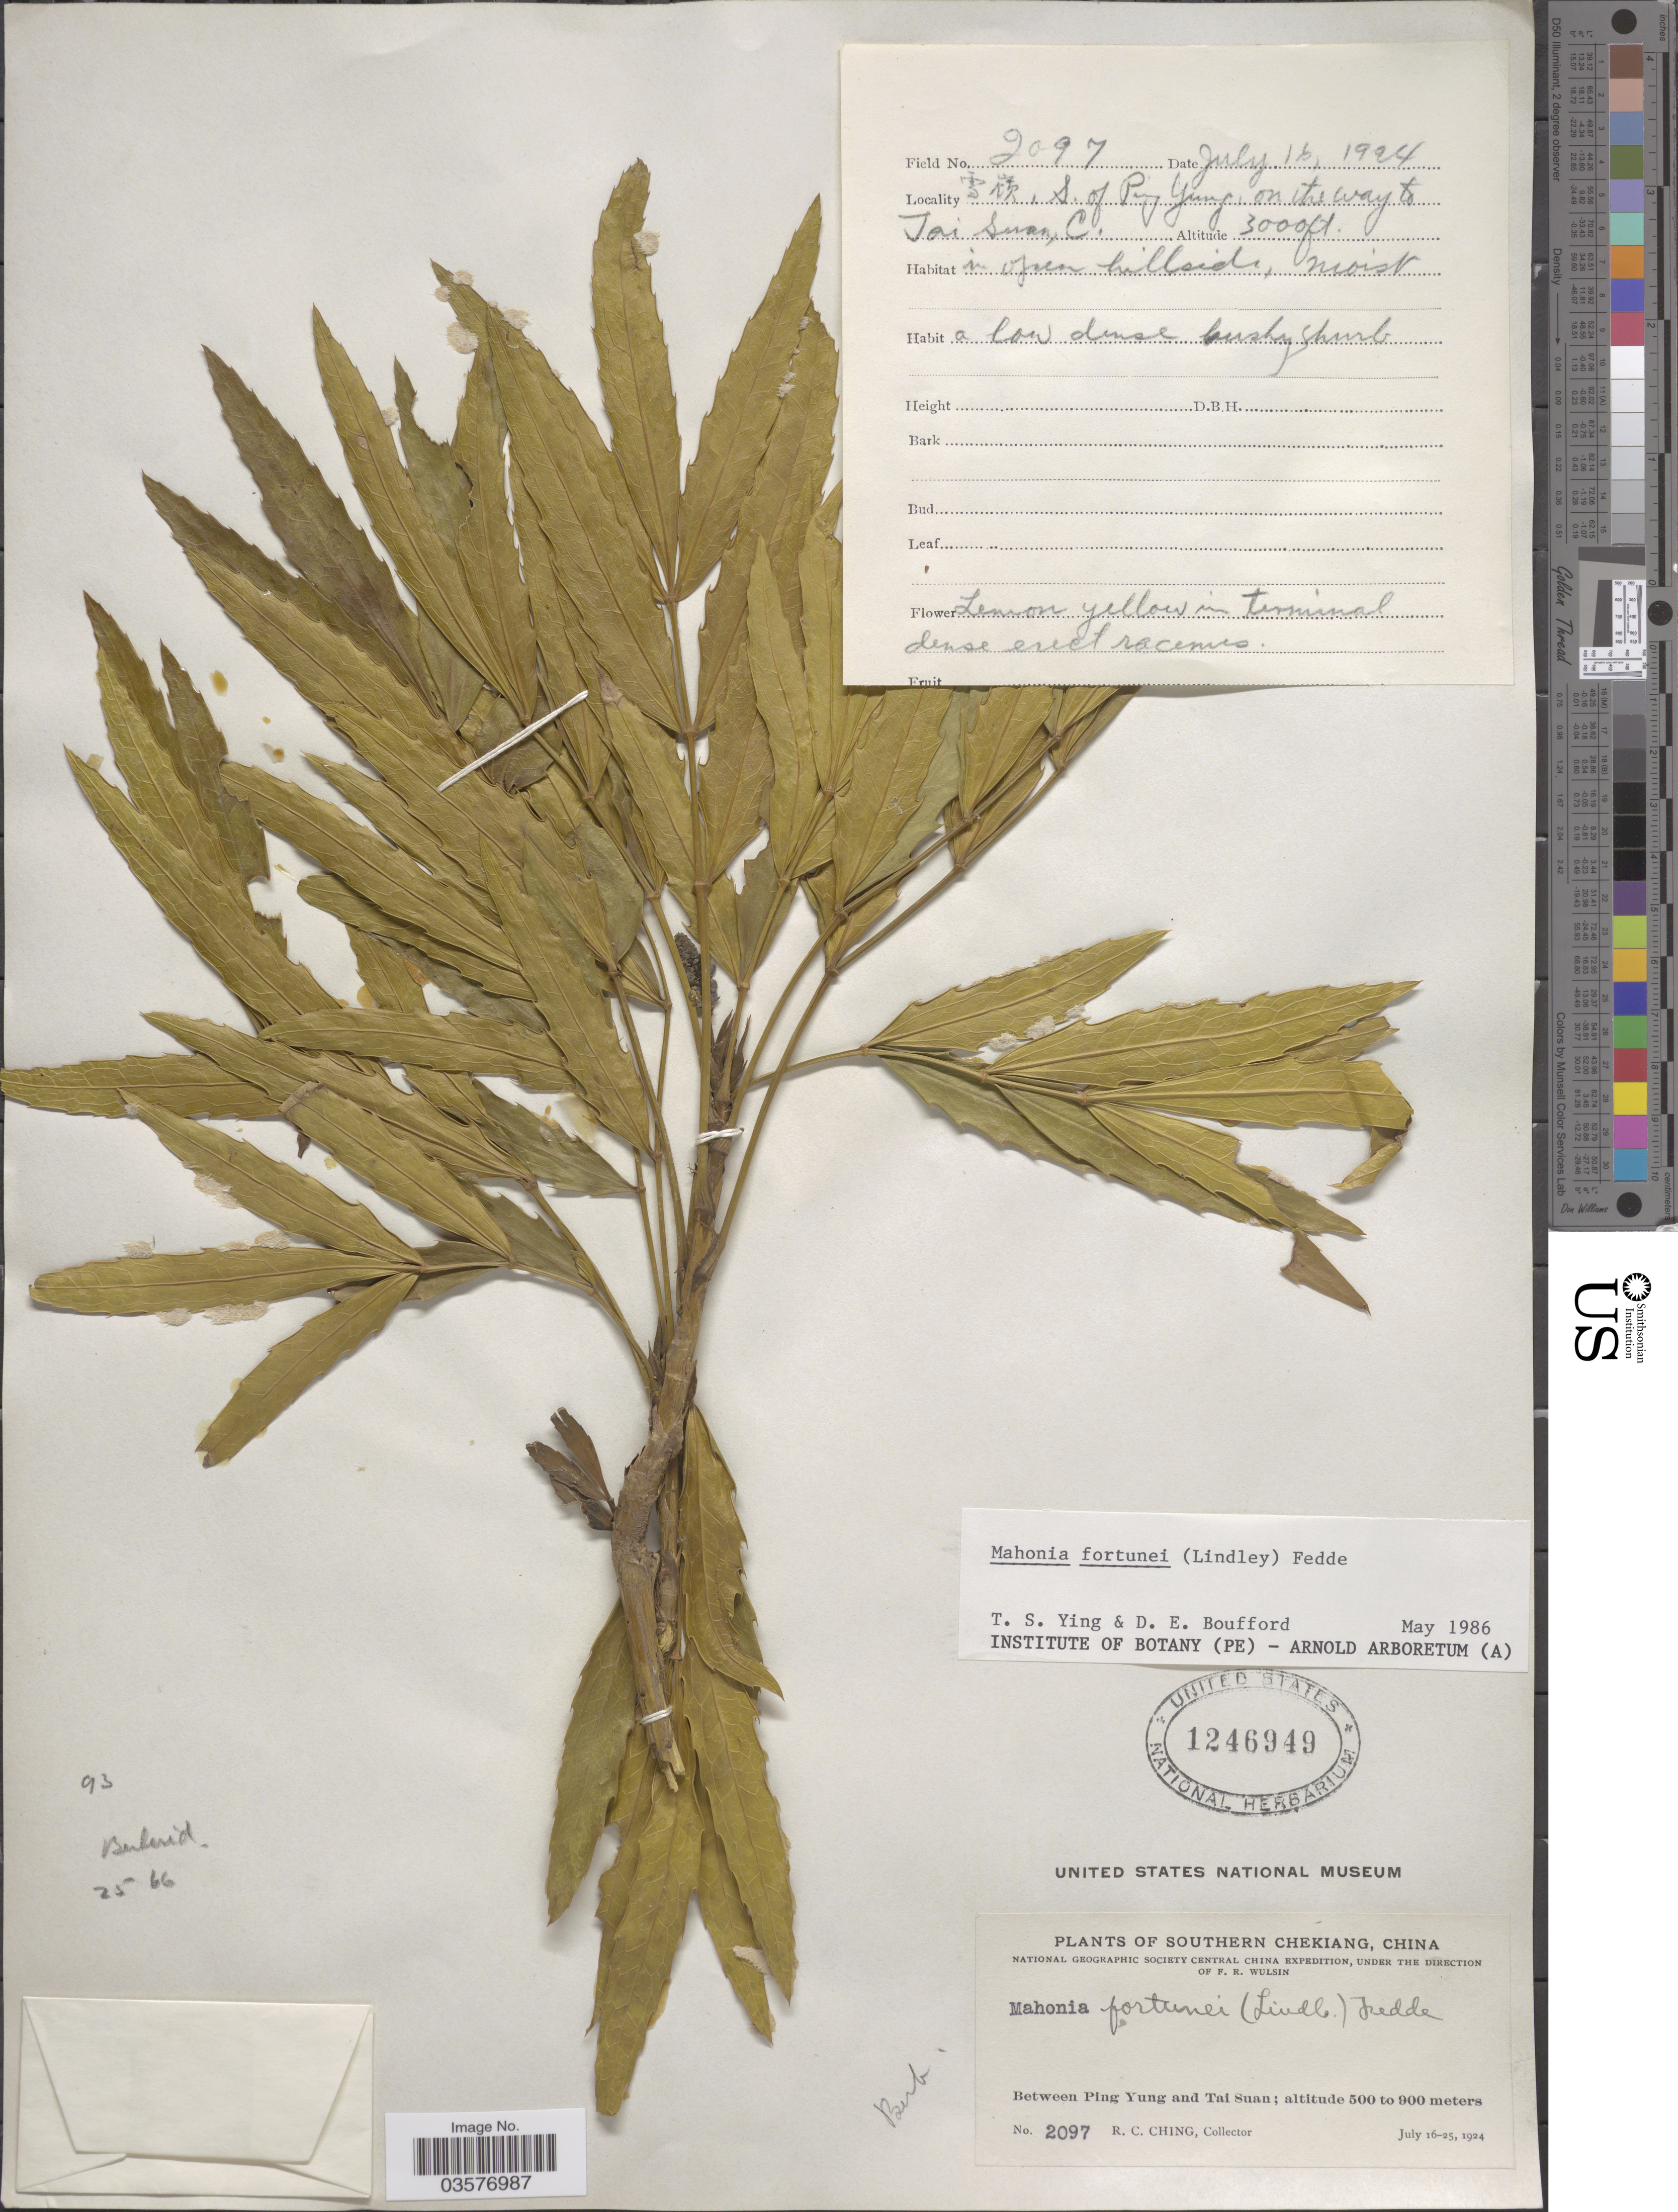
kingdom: Plantae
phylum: Tracheophyta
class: Magnoliopsida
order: Ranunculales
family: Berberidaceae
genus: Mahonia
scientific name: Mahonia fortunei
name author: (Lindl.) Fedde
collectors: R. C. Ching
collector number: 2097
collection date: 1924-07-16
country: China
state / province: Zhejiang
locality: Southern Chekiang. Between Ping Yung and Tai Suan. X, S. of Ping Yung, on the way to Tai Suan, C.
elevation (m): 914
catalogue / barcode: US 1246949